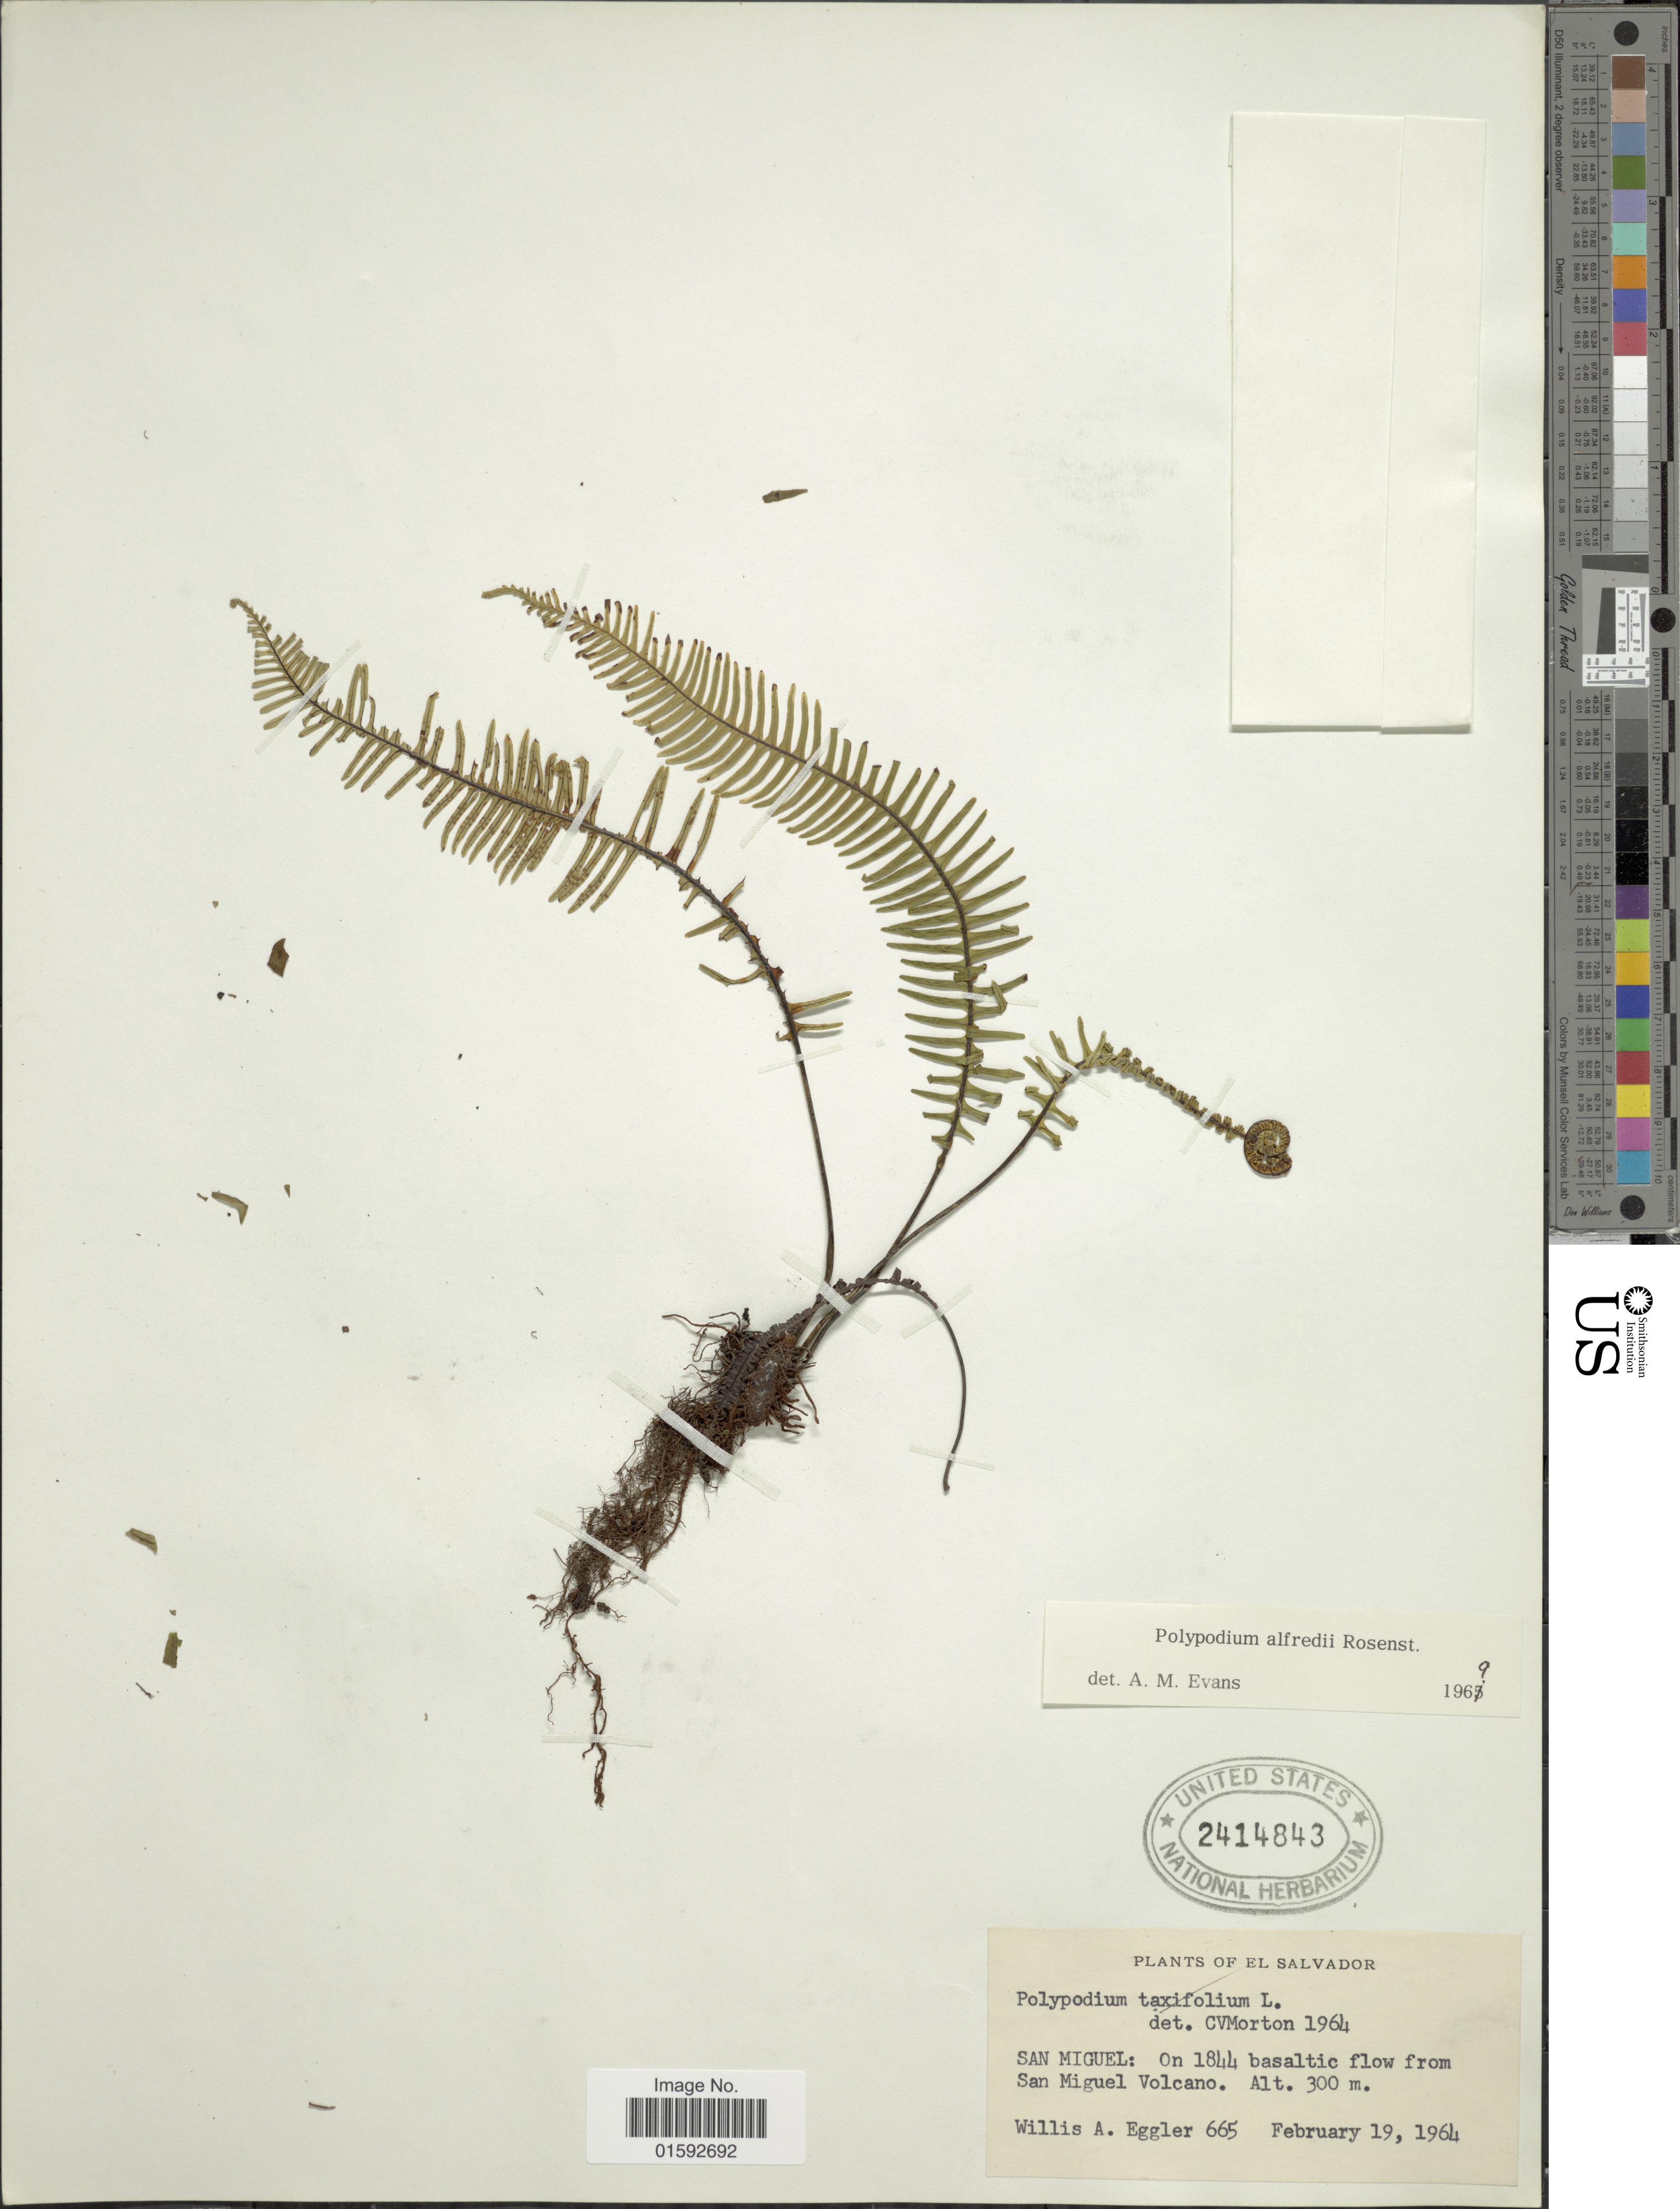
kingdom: Plantae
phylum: Tracheophyta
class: Polypodiopsida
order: Polypodiales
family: Polypodiaceae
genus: Pecluma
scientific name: Pecluma alfredii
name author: (Rosenst.) M.G. Price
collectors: W. A. Eggler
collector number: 665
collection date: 1964-02-19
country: El Salvador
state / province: San Miguel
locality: On 1844 basaltic flow from San Miguel Volcano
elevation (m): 300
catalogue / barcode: US 2414843